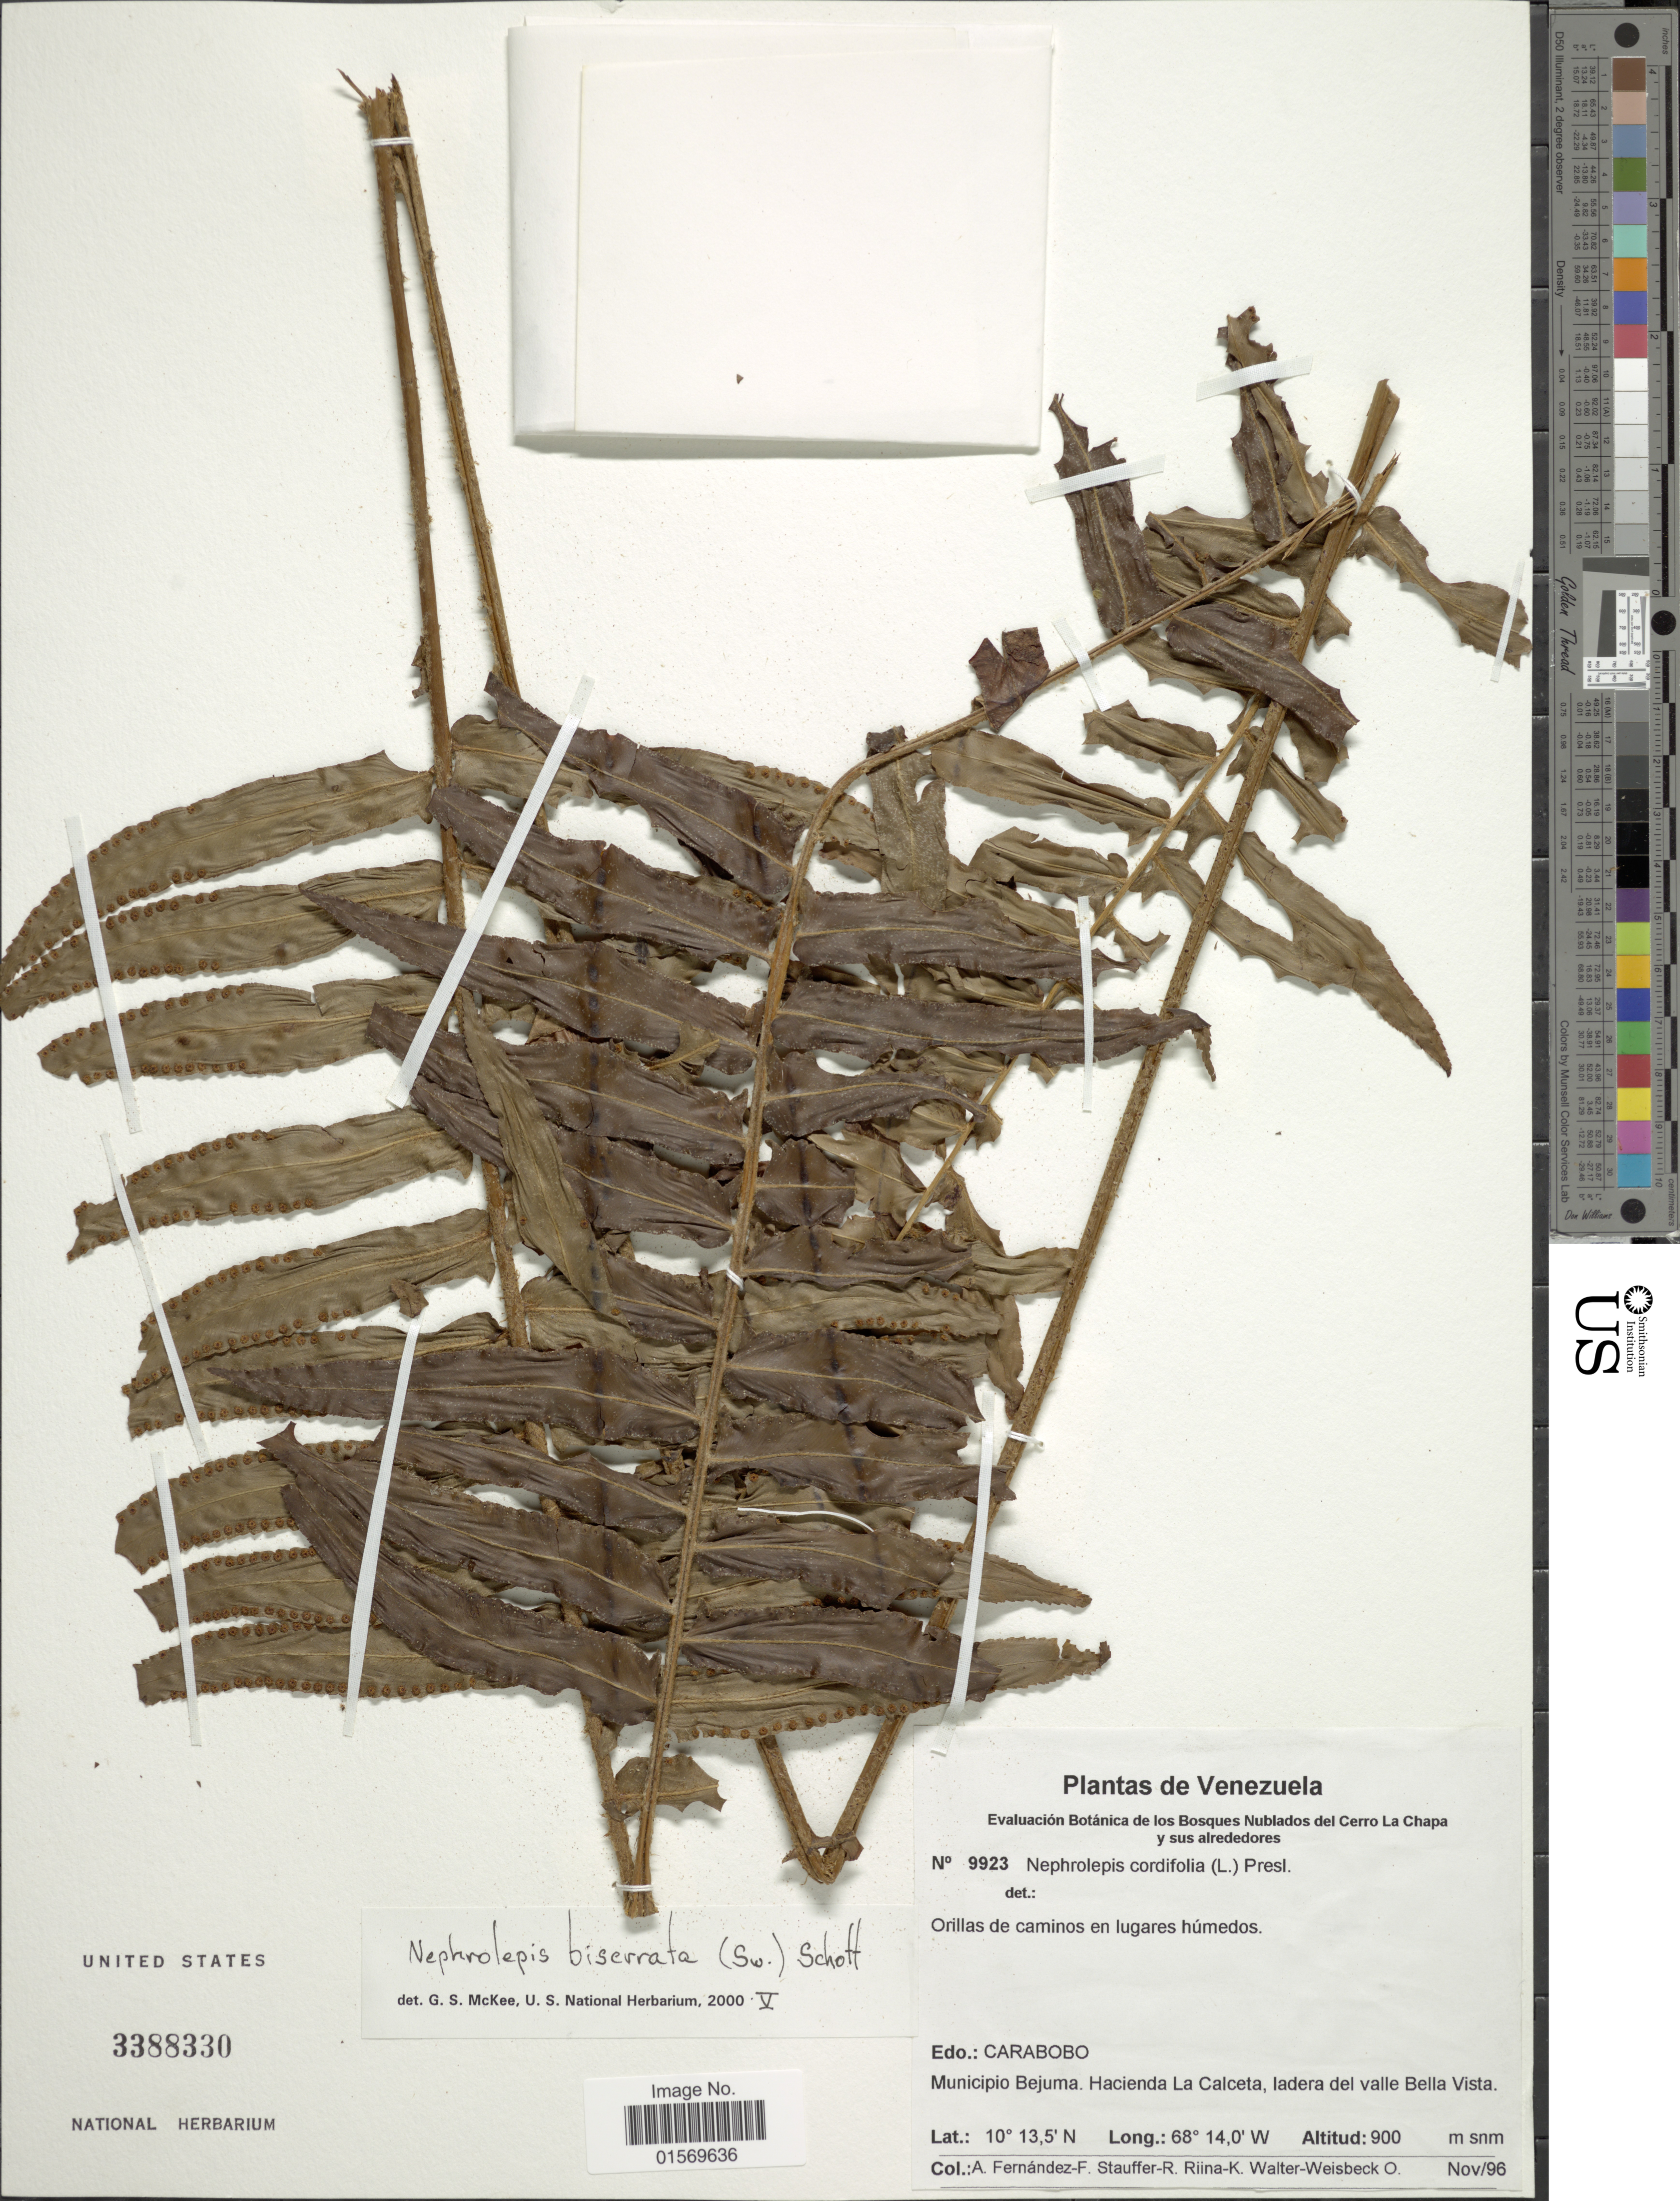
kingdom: Plantae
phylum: Tracheophyta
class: Polypodiopsida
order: Polypodiales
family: Nephrolepidaceae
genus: Nephrolepis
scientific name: Nephrolepis biserrata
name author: (Sw.) Schott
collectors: A. Fernandez, F. W. Stauffer, R. Riina, K. Walter-Weissbeck & O. Kunert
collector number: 9923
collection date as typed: Transcribed d/m/y: /11/96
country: Venezuela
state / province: Carabobo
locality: Municipio Bejuma, hacienda La Calceta, ladera del valle Bella Vista.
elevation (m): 900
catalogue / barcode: US 3388330